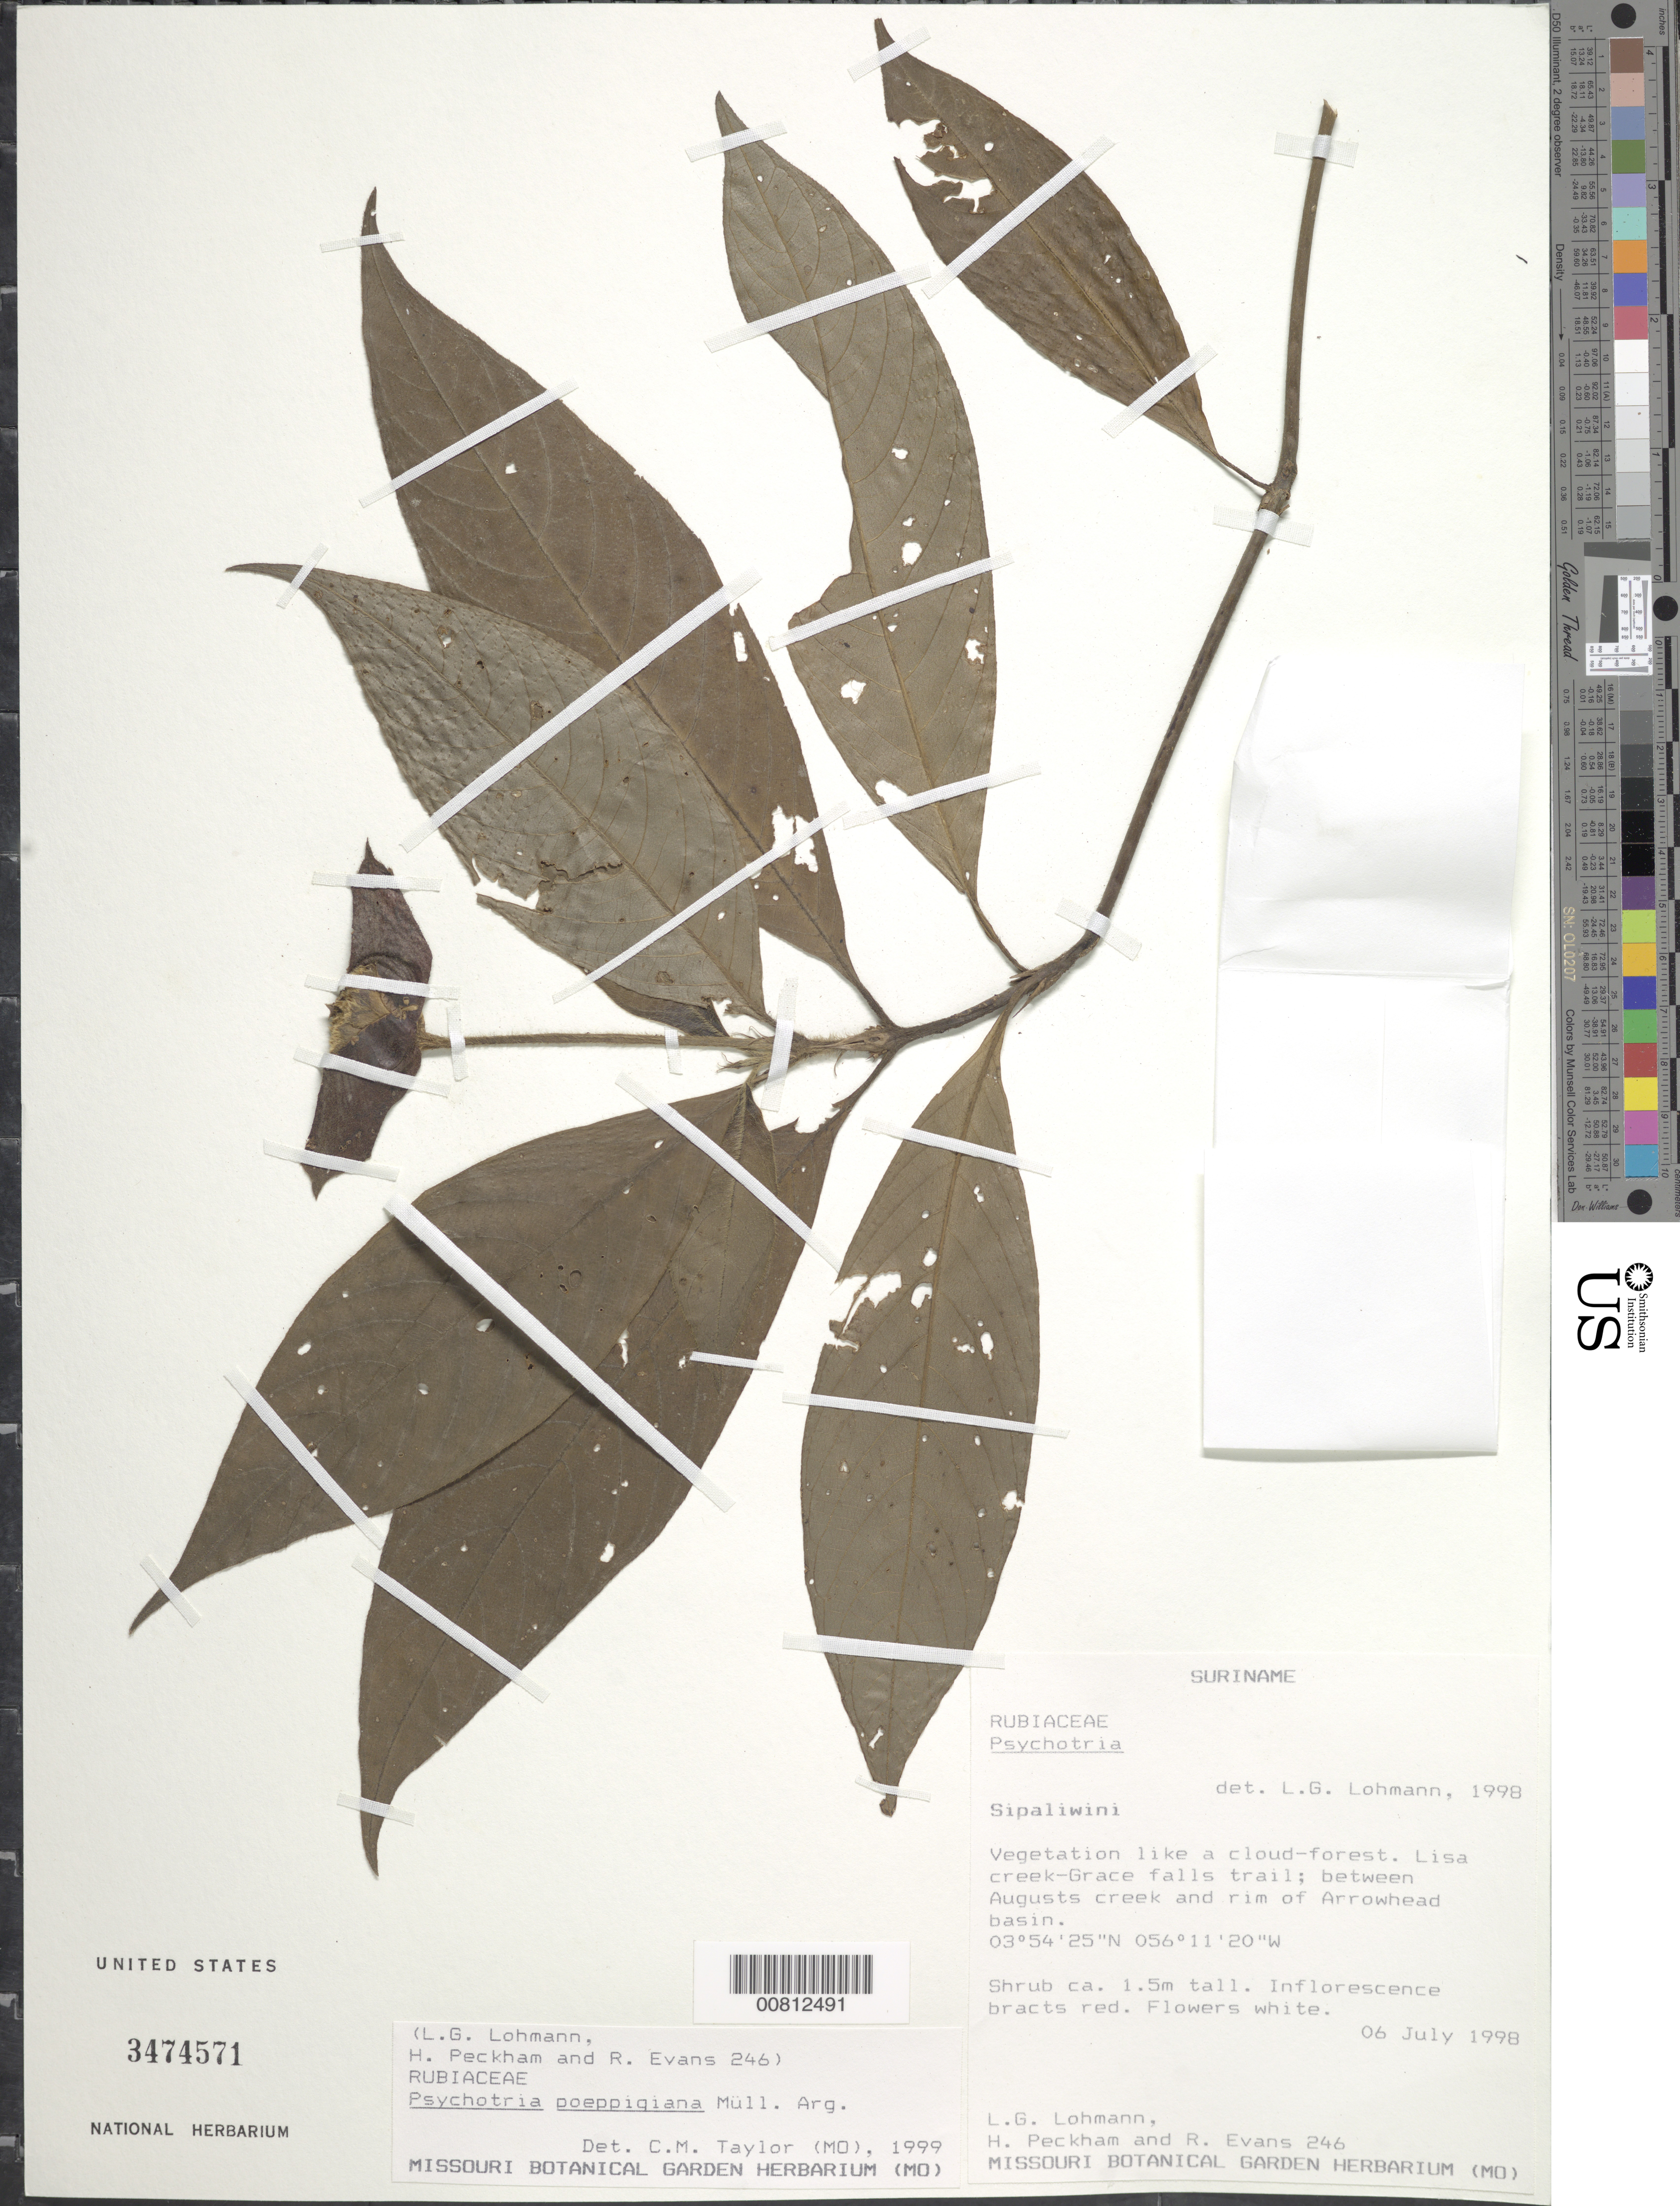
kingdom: Plantae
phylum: Tracheophyta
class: Magnoliopsida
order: Gentianales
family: Rubiaceae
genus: Palicourea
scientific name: Palicourea tomentosa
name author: (Aubl.) Borhidi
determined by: Kirkbride, J. H., Jr.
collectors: L. G. Lohmann, H. Peckham & R. Evans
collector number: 246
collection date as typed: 6-Jul-98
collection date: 1998-07-06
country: Suriname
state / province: Sipaliwini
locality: Lisa Creek-Grace Falls trail; between Augustus creek and rim of Arrowhead basin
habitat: Vegetation like a cloud-forest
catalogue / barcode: US 3474571